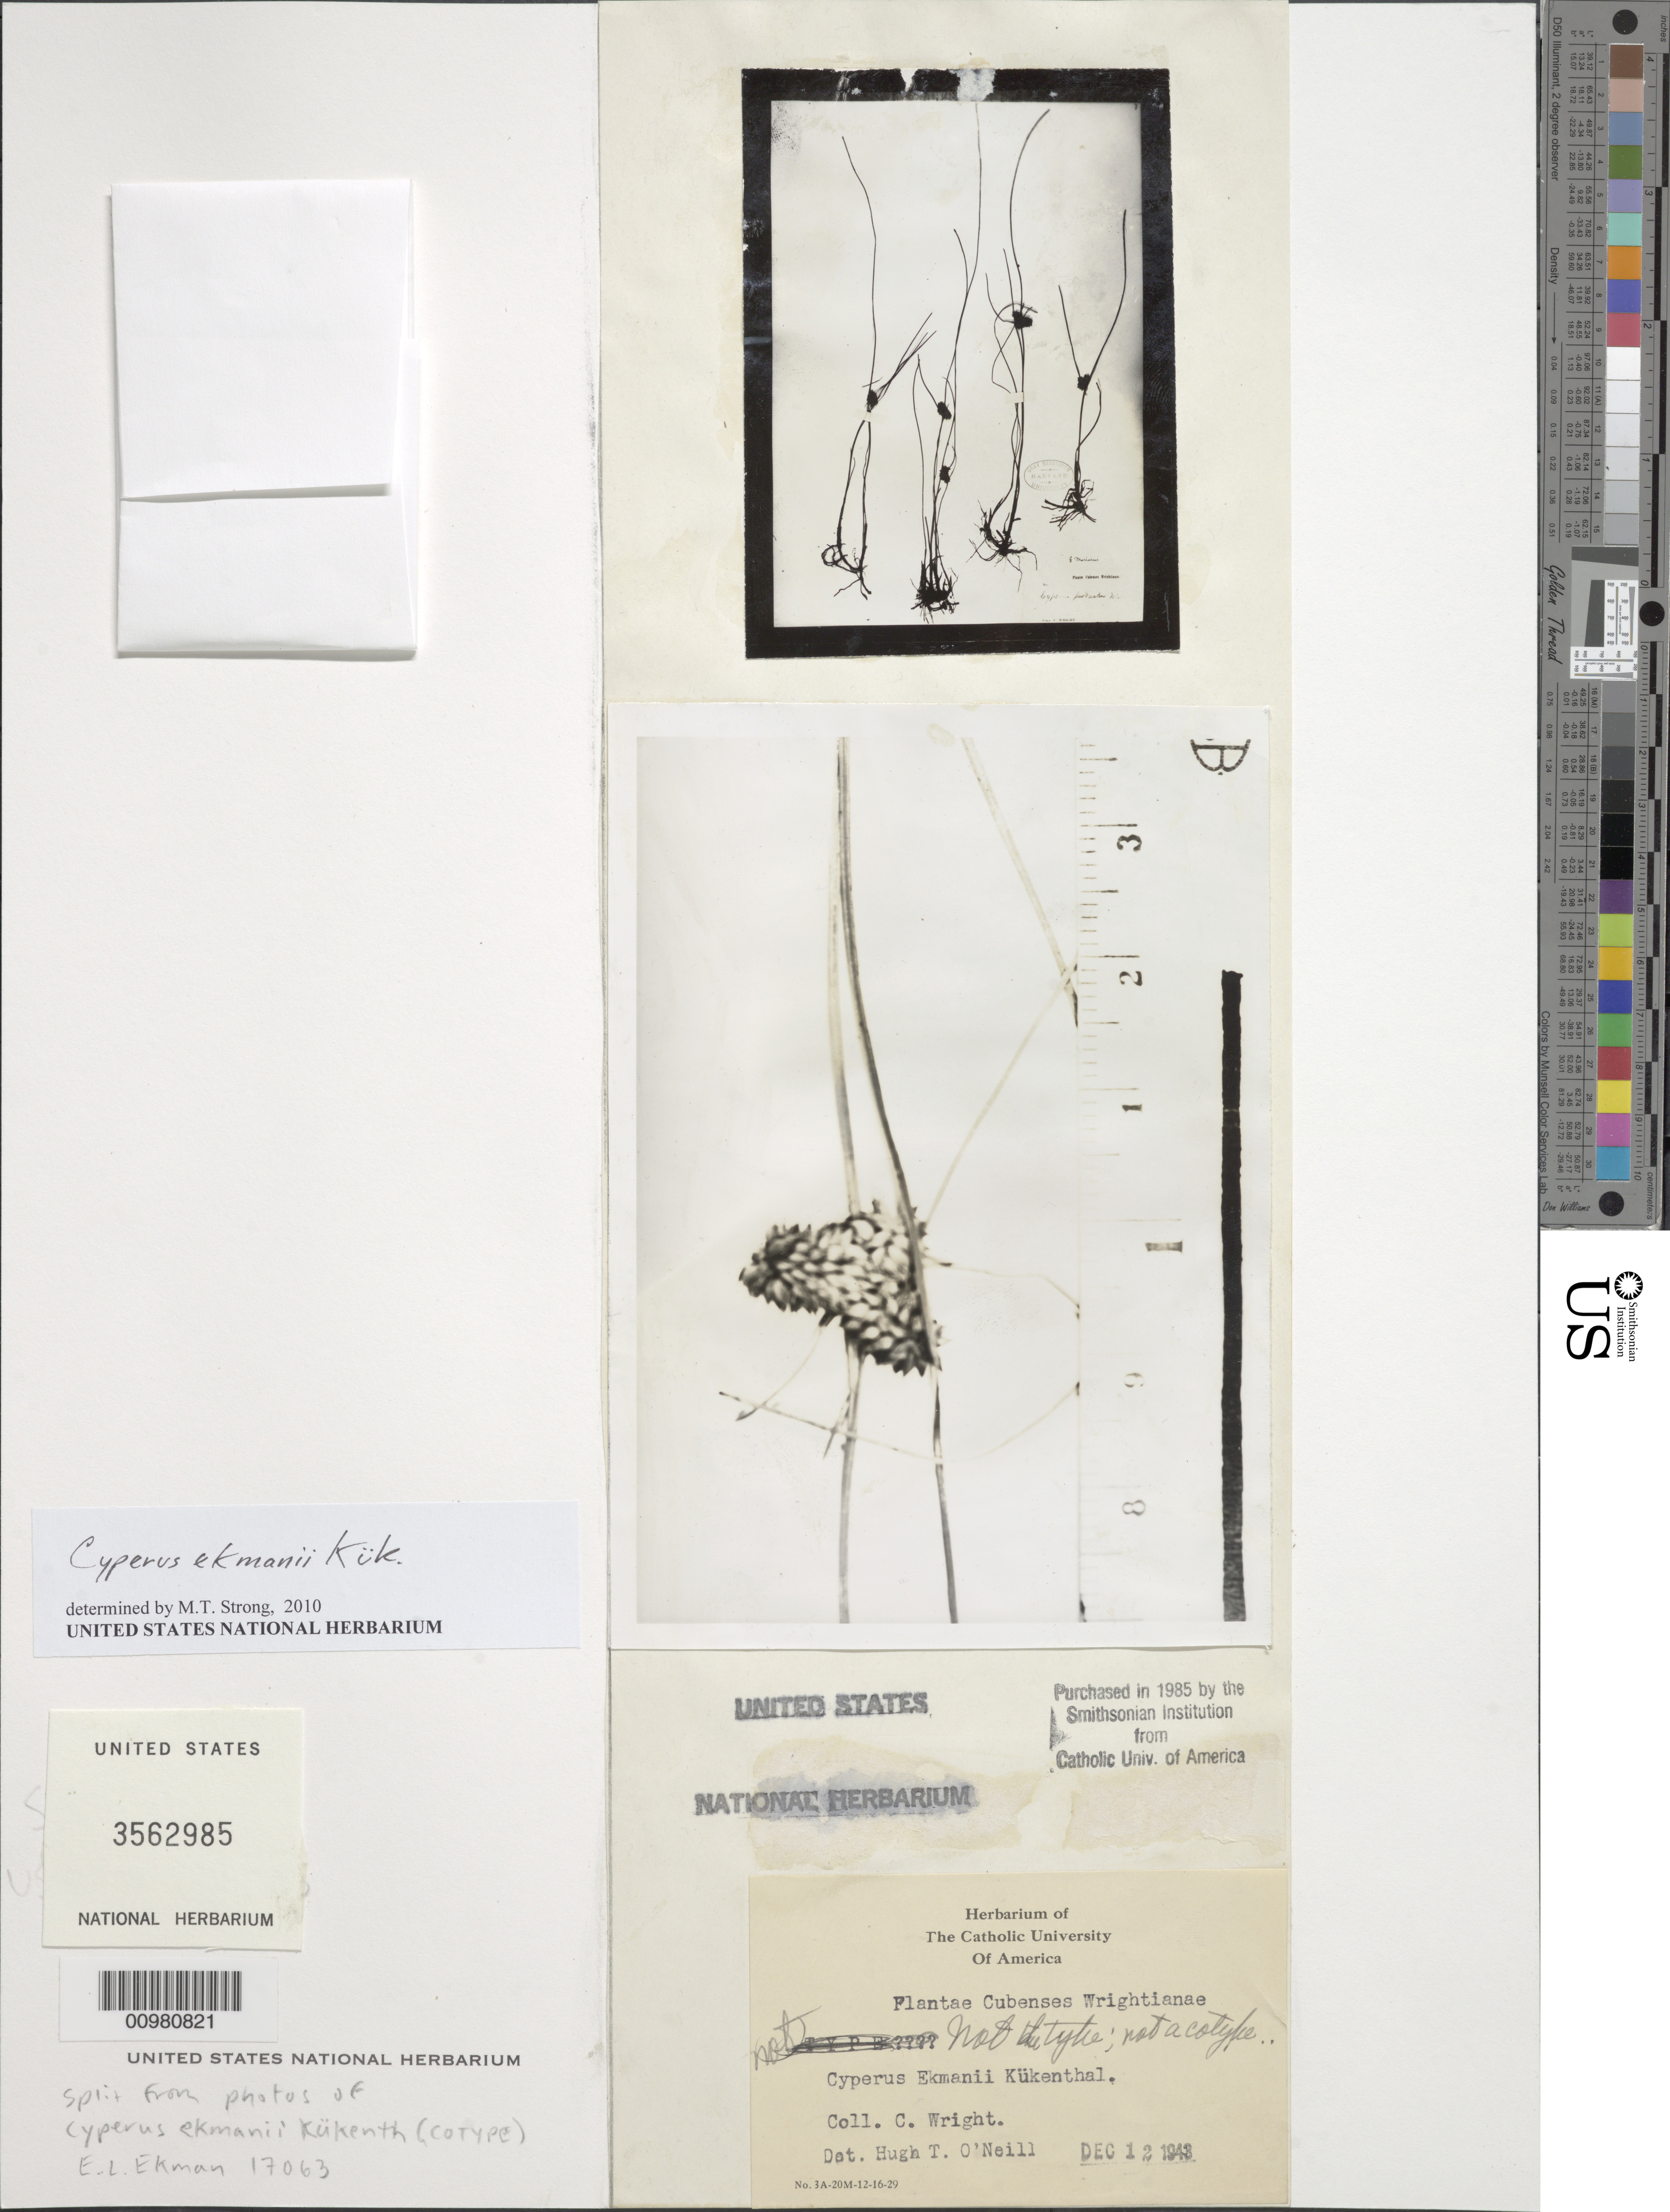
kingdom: Plantae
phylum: Tracheophyta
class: Liliopsida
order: Poales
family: Cyperaceae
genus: Cyperus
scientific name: Cyperus ekmanii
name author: Kük.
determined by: Strong, M. T., (US), Smithsonian Institution - National Museum of Natural History (UNITED STATES)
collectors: C. Wright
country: Cuba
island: Cuba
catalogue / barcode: US 3562985